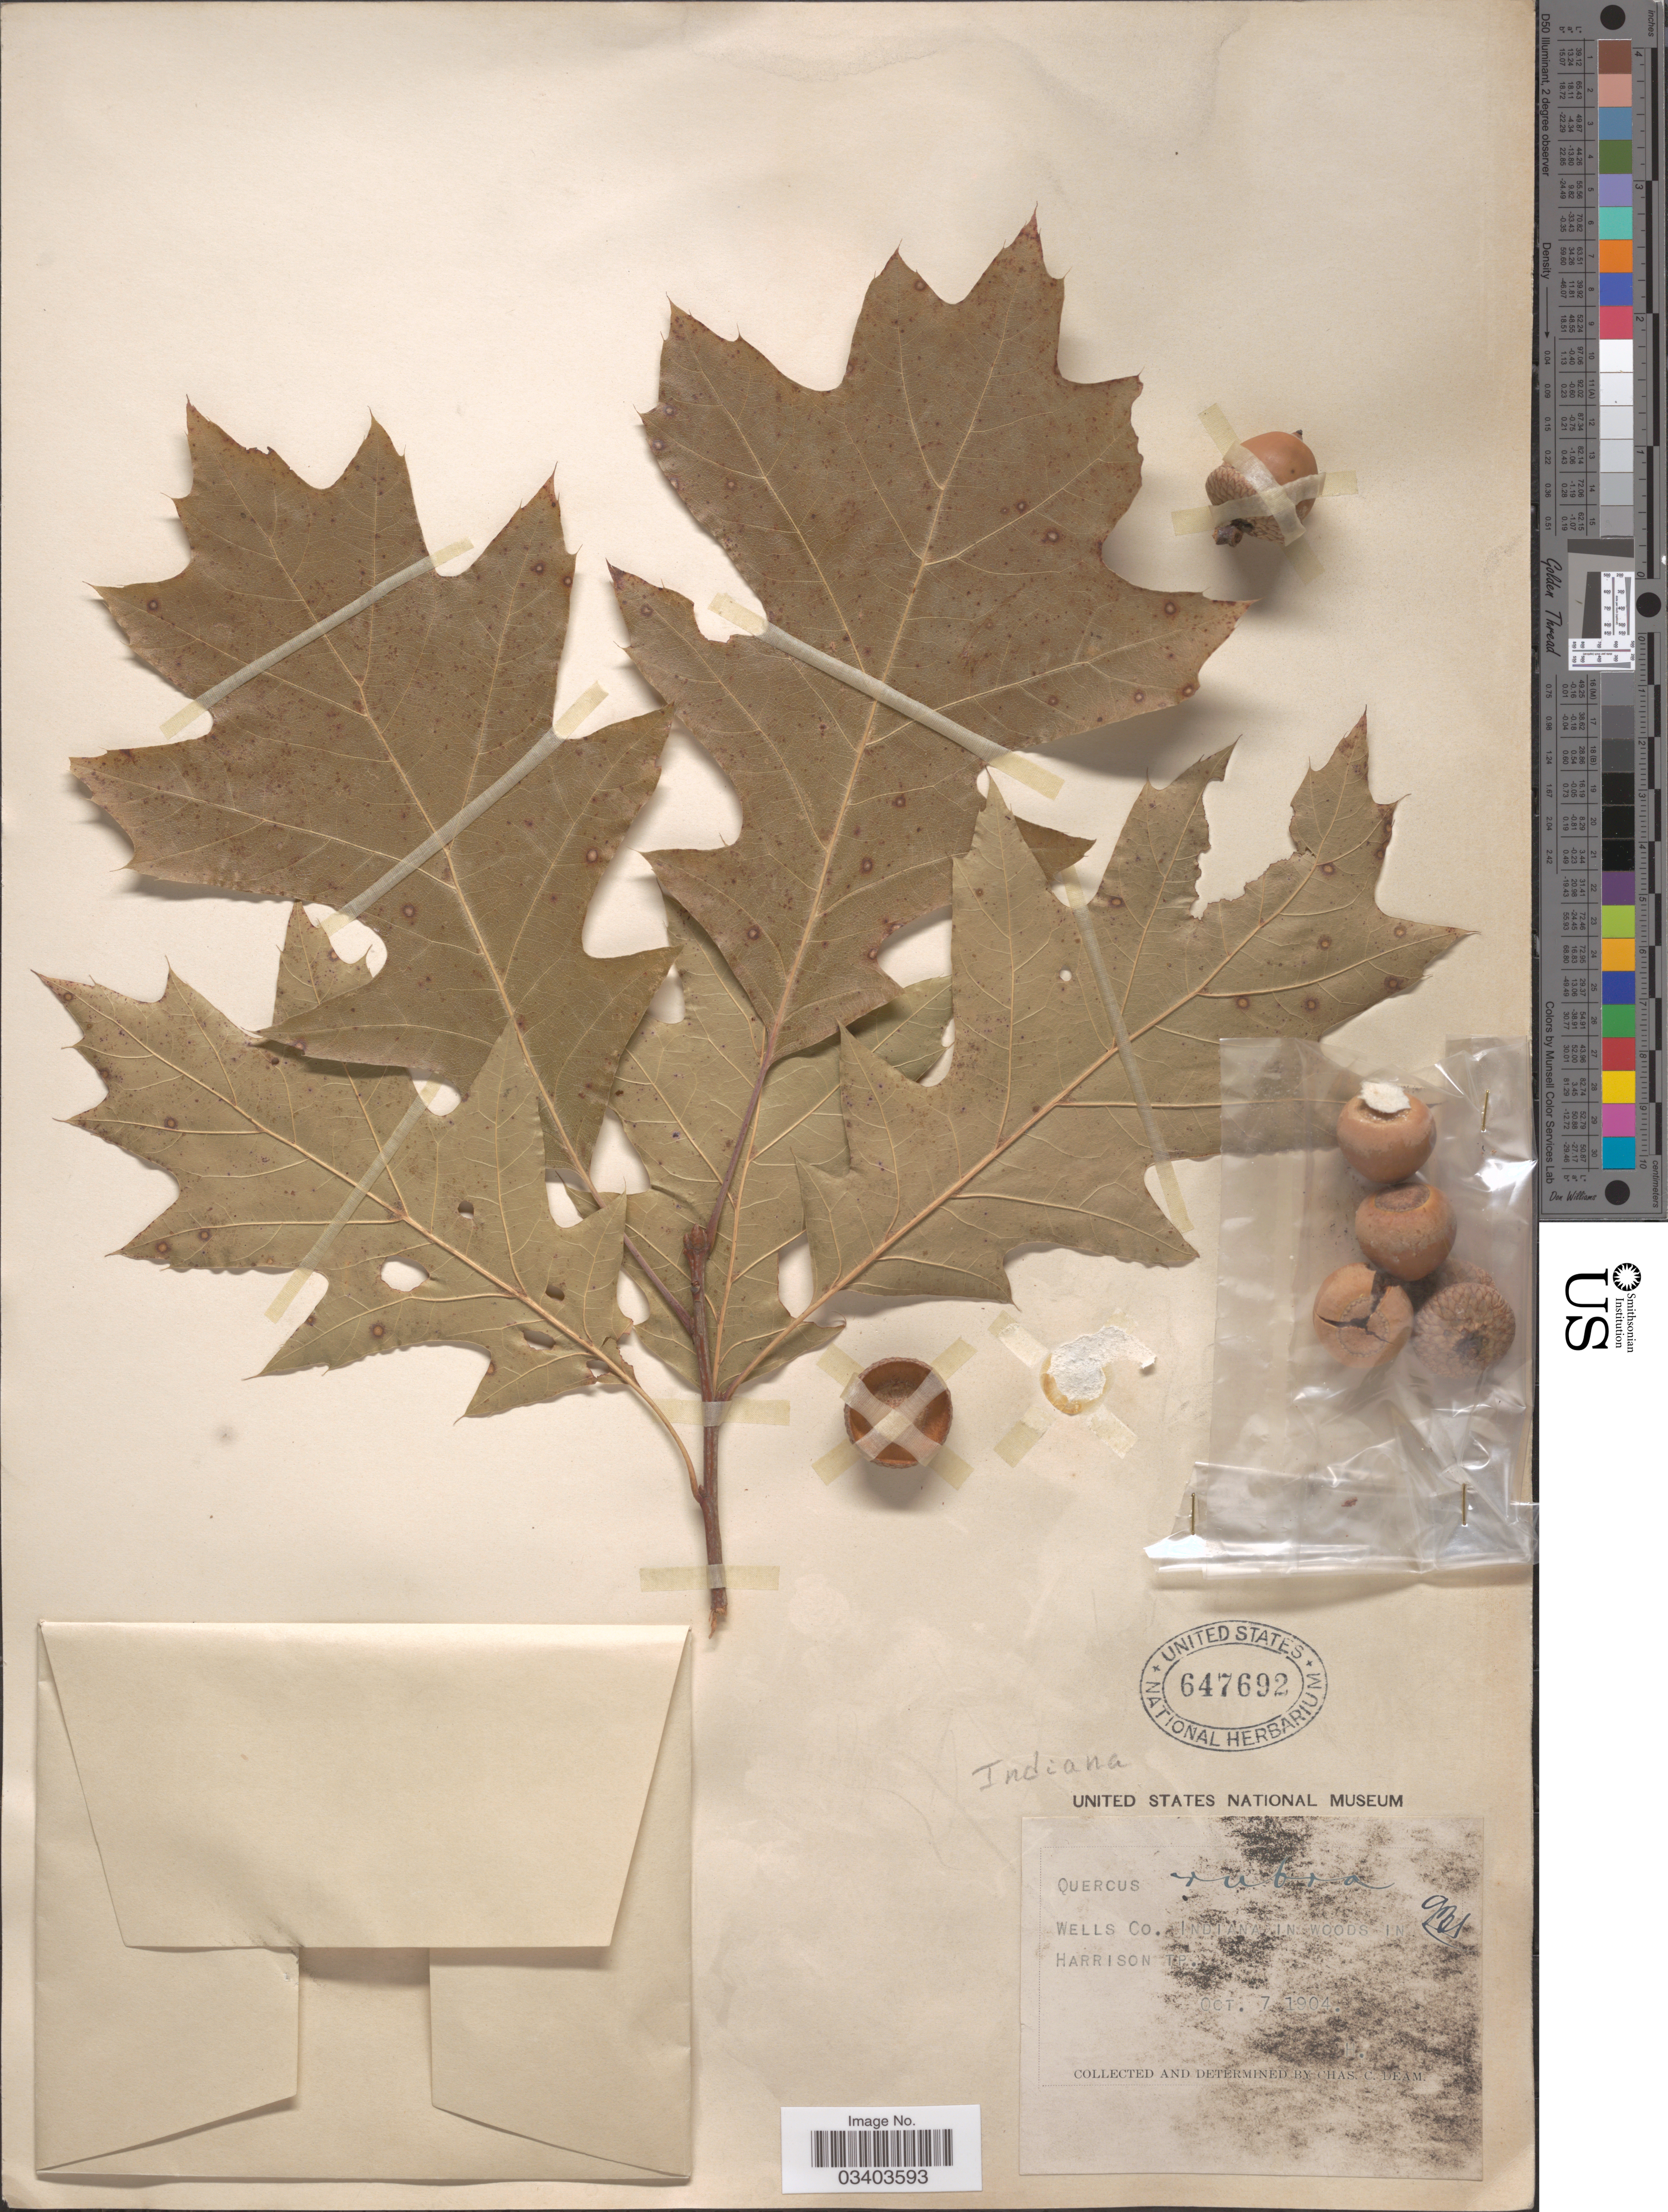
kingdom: Plantae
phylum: Tracheophyta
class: Magnoliopsida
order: Fagales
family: Fagaceae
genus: Quercus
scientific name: Quercus borealis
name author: F. Michx.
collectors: C. C. Deam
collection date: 1904-10-07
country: United States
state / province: Indiana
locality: Wells Co. Indiana in woods in Harrison TP.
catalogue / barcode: US 647692